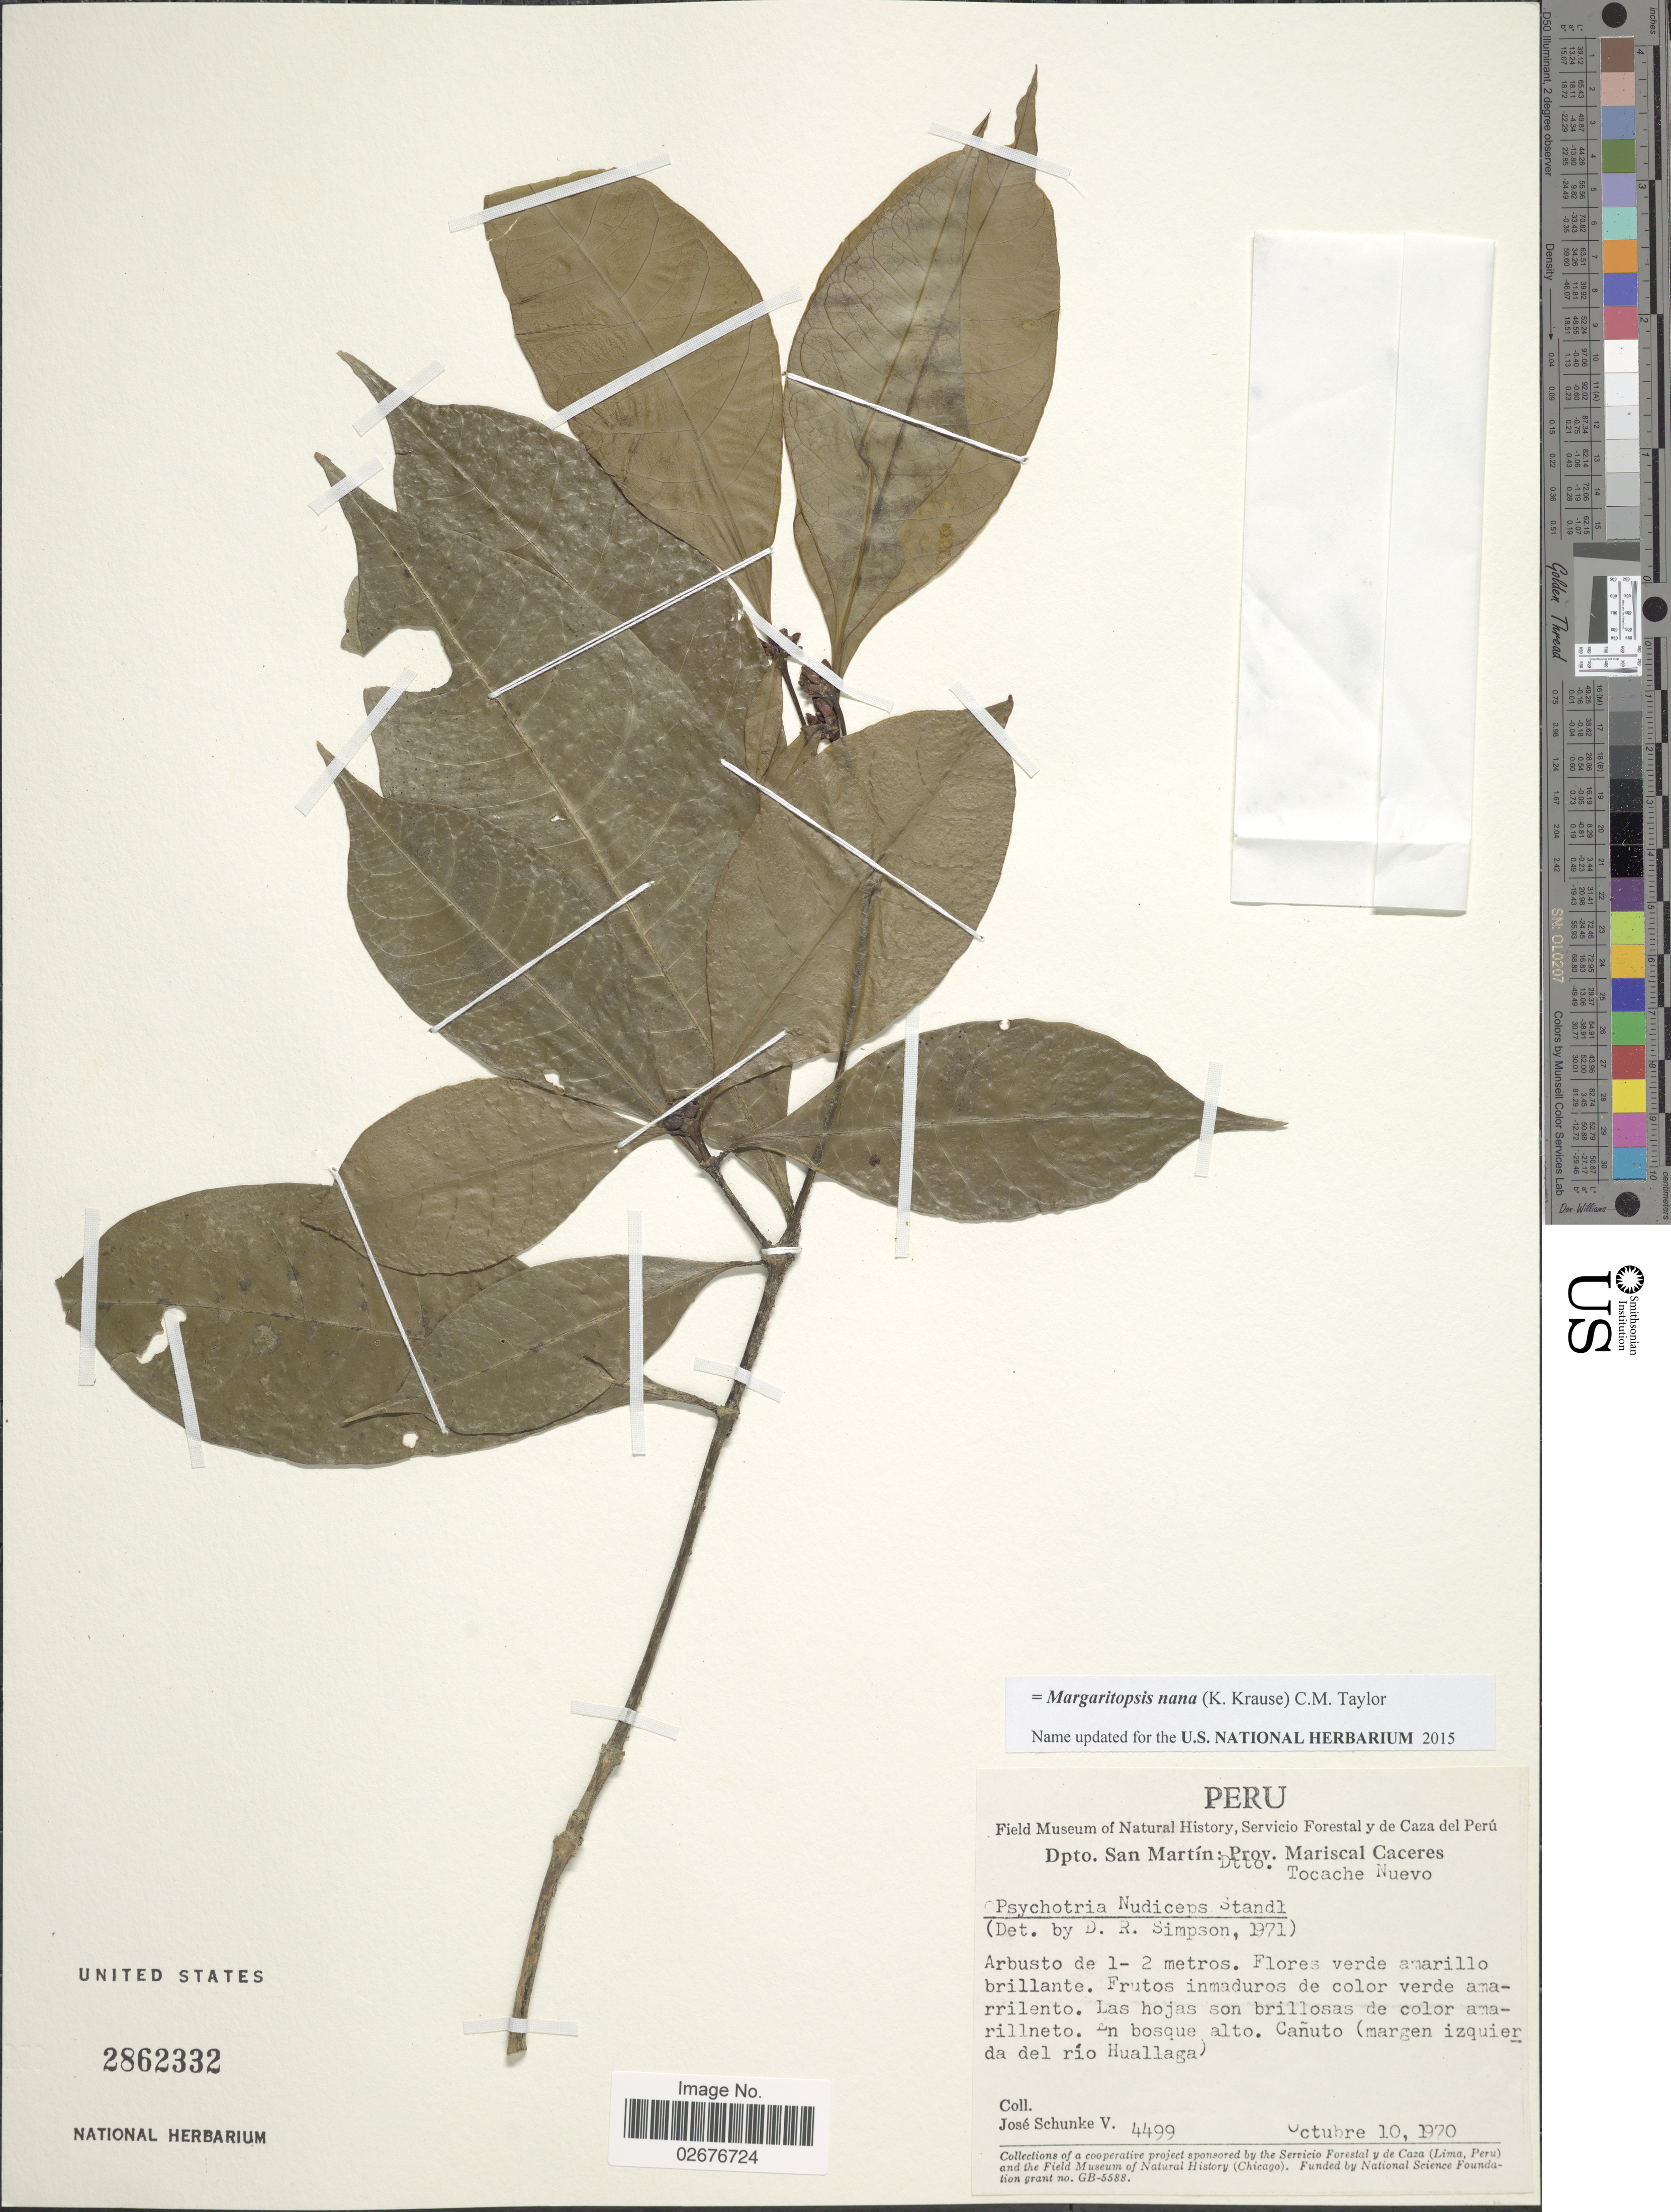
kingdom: Plantae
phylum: Tracheophyta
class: Magnoliopsida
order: Gentianales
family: Rubiaceae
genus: Margaritopsis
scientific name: Margaritopsis nana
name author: (K. Krause) C.M. Taylor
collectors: J. Schunke Vigo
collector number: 4499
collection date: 1970-10-10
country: Peru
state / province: San Martín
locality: Prov. Mariscal Caceres, Dtto. Tocache Nuevo, en bosque alto, Canuto (margen izquierda del rio Huallaga)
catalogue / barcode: US 2862332